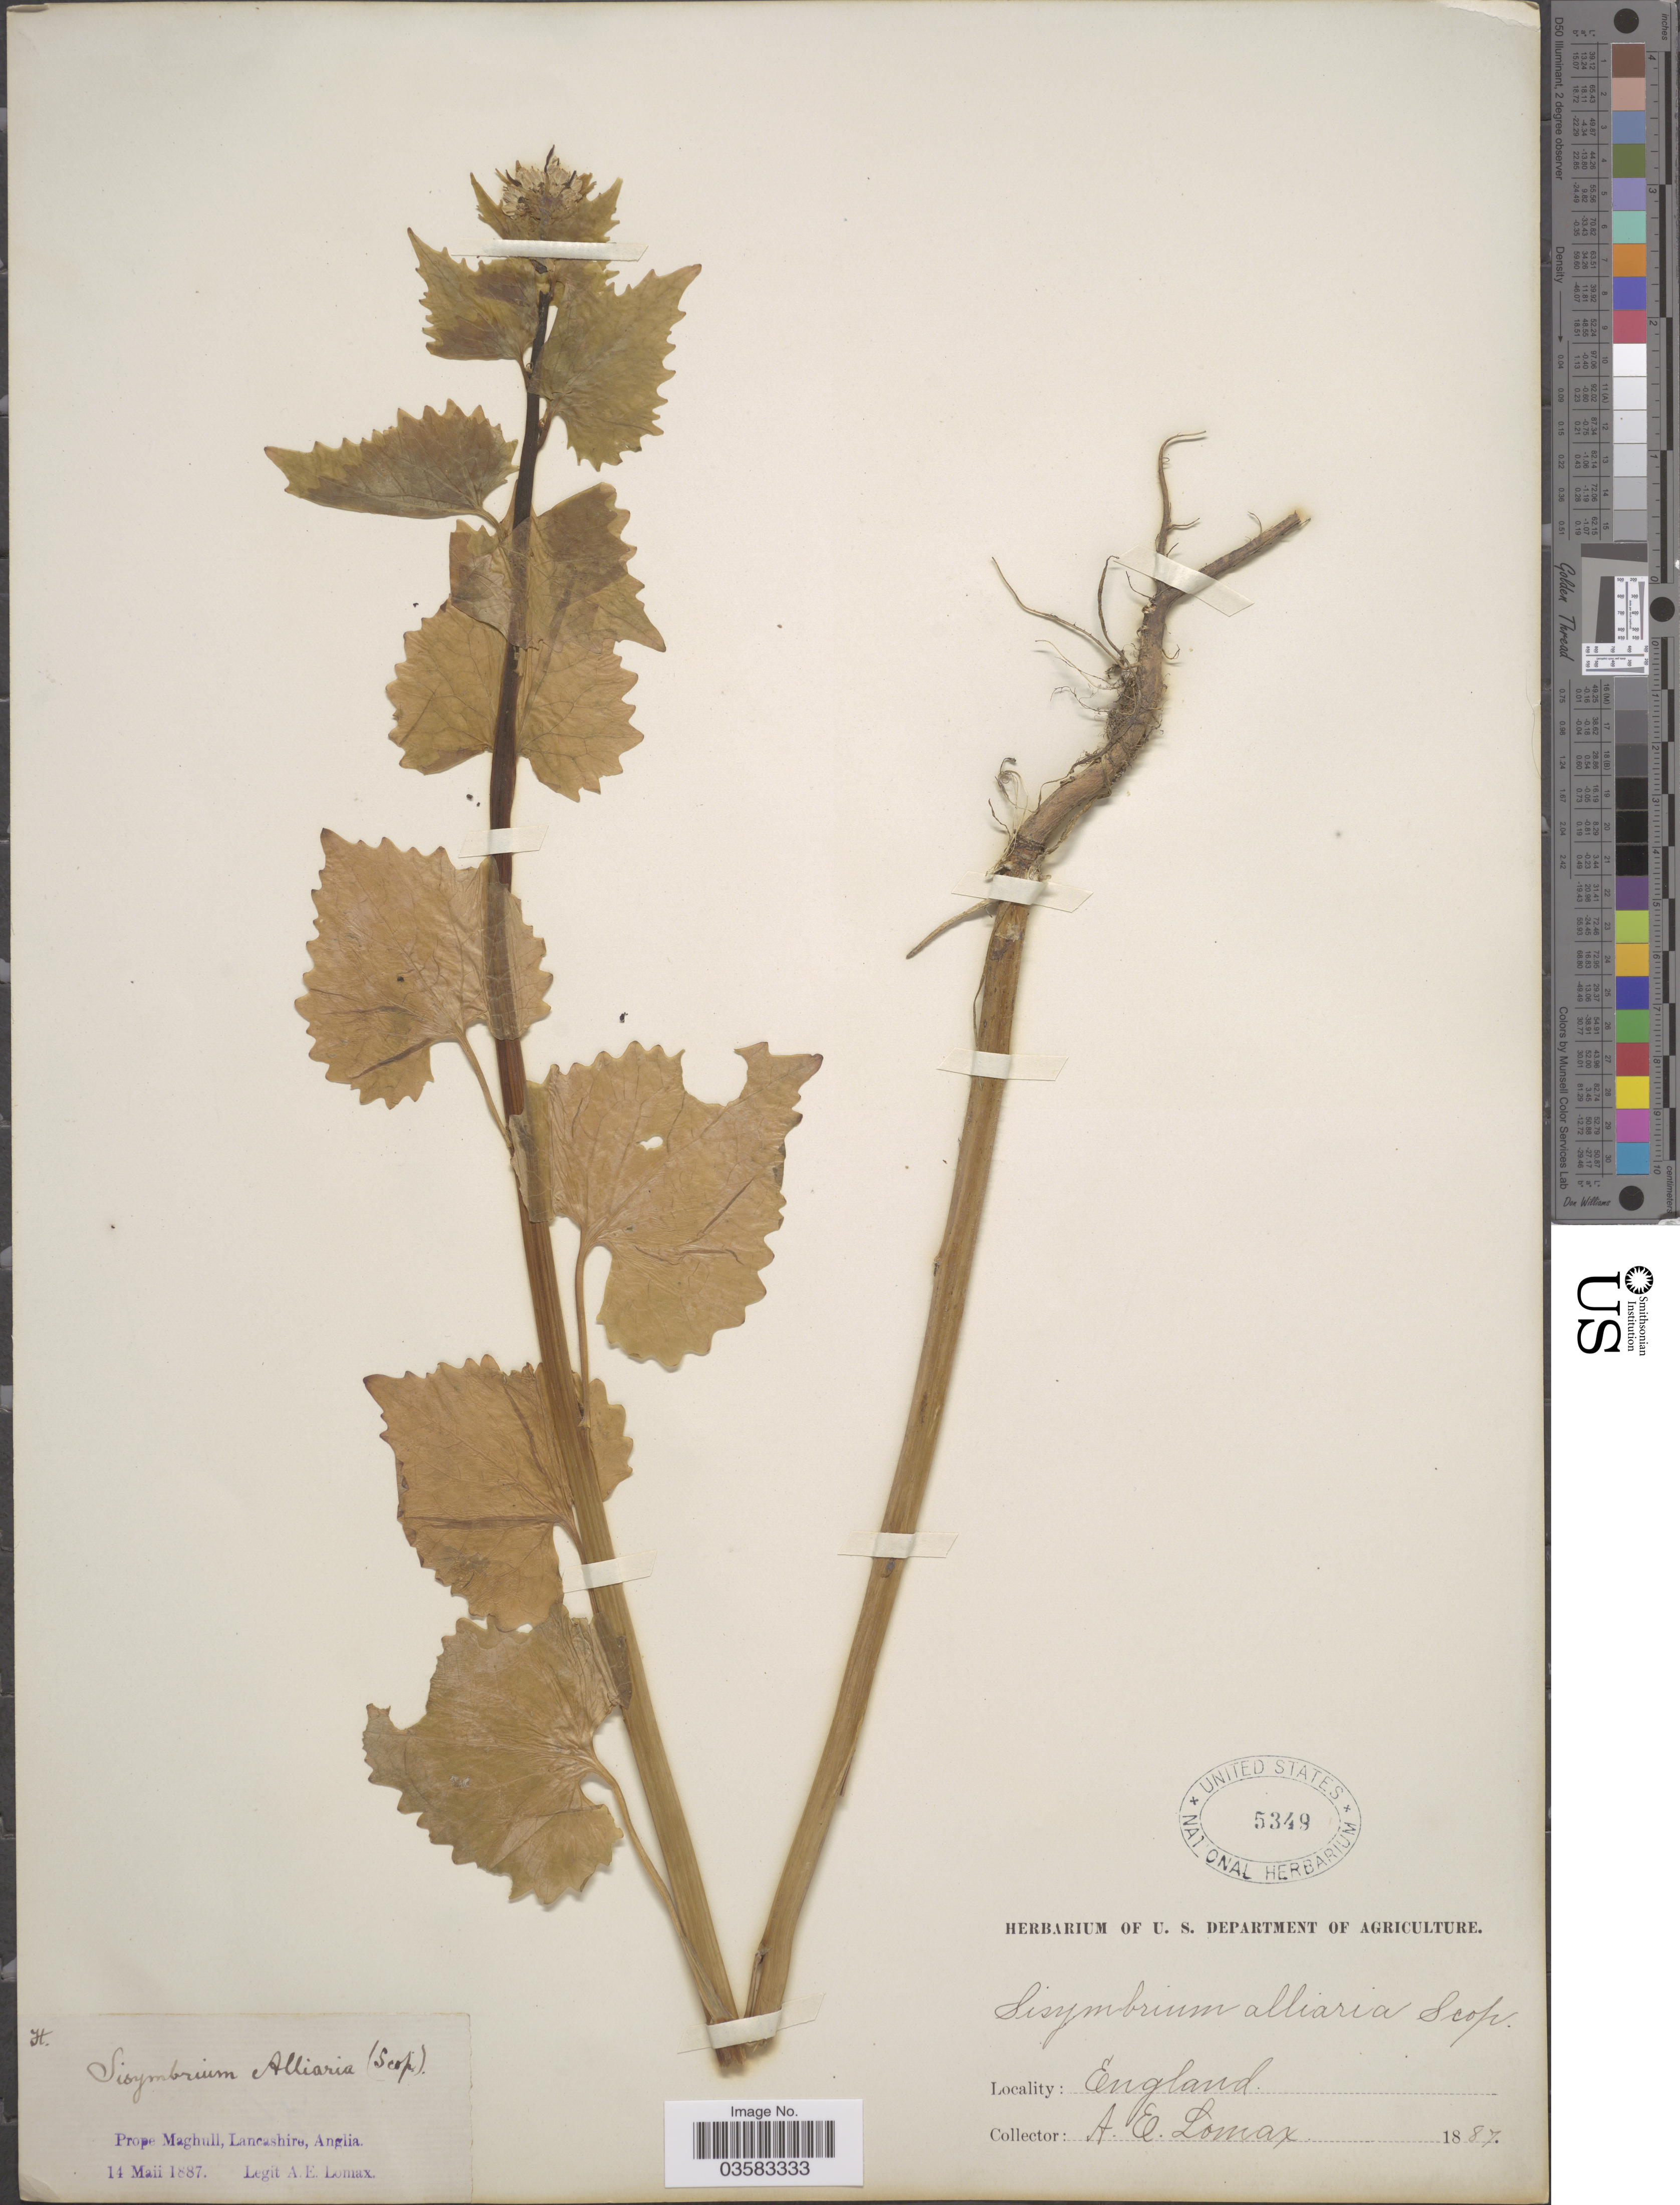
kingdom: Plantae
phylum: Tracheophyta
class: Magnoliopsida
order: Brassicales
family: Brassicaceae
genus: Sisymbrium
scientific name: Sisymbrium alliaria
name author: (L.) Scop.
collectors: A. Lomax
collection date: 1887-05-14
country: United Kingdom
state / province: England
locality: Prope Maghull, Lancashire, Anglia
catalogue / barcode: US 5349